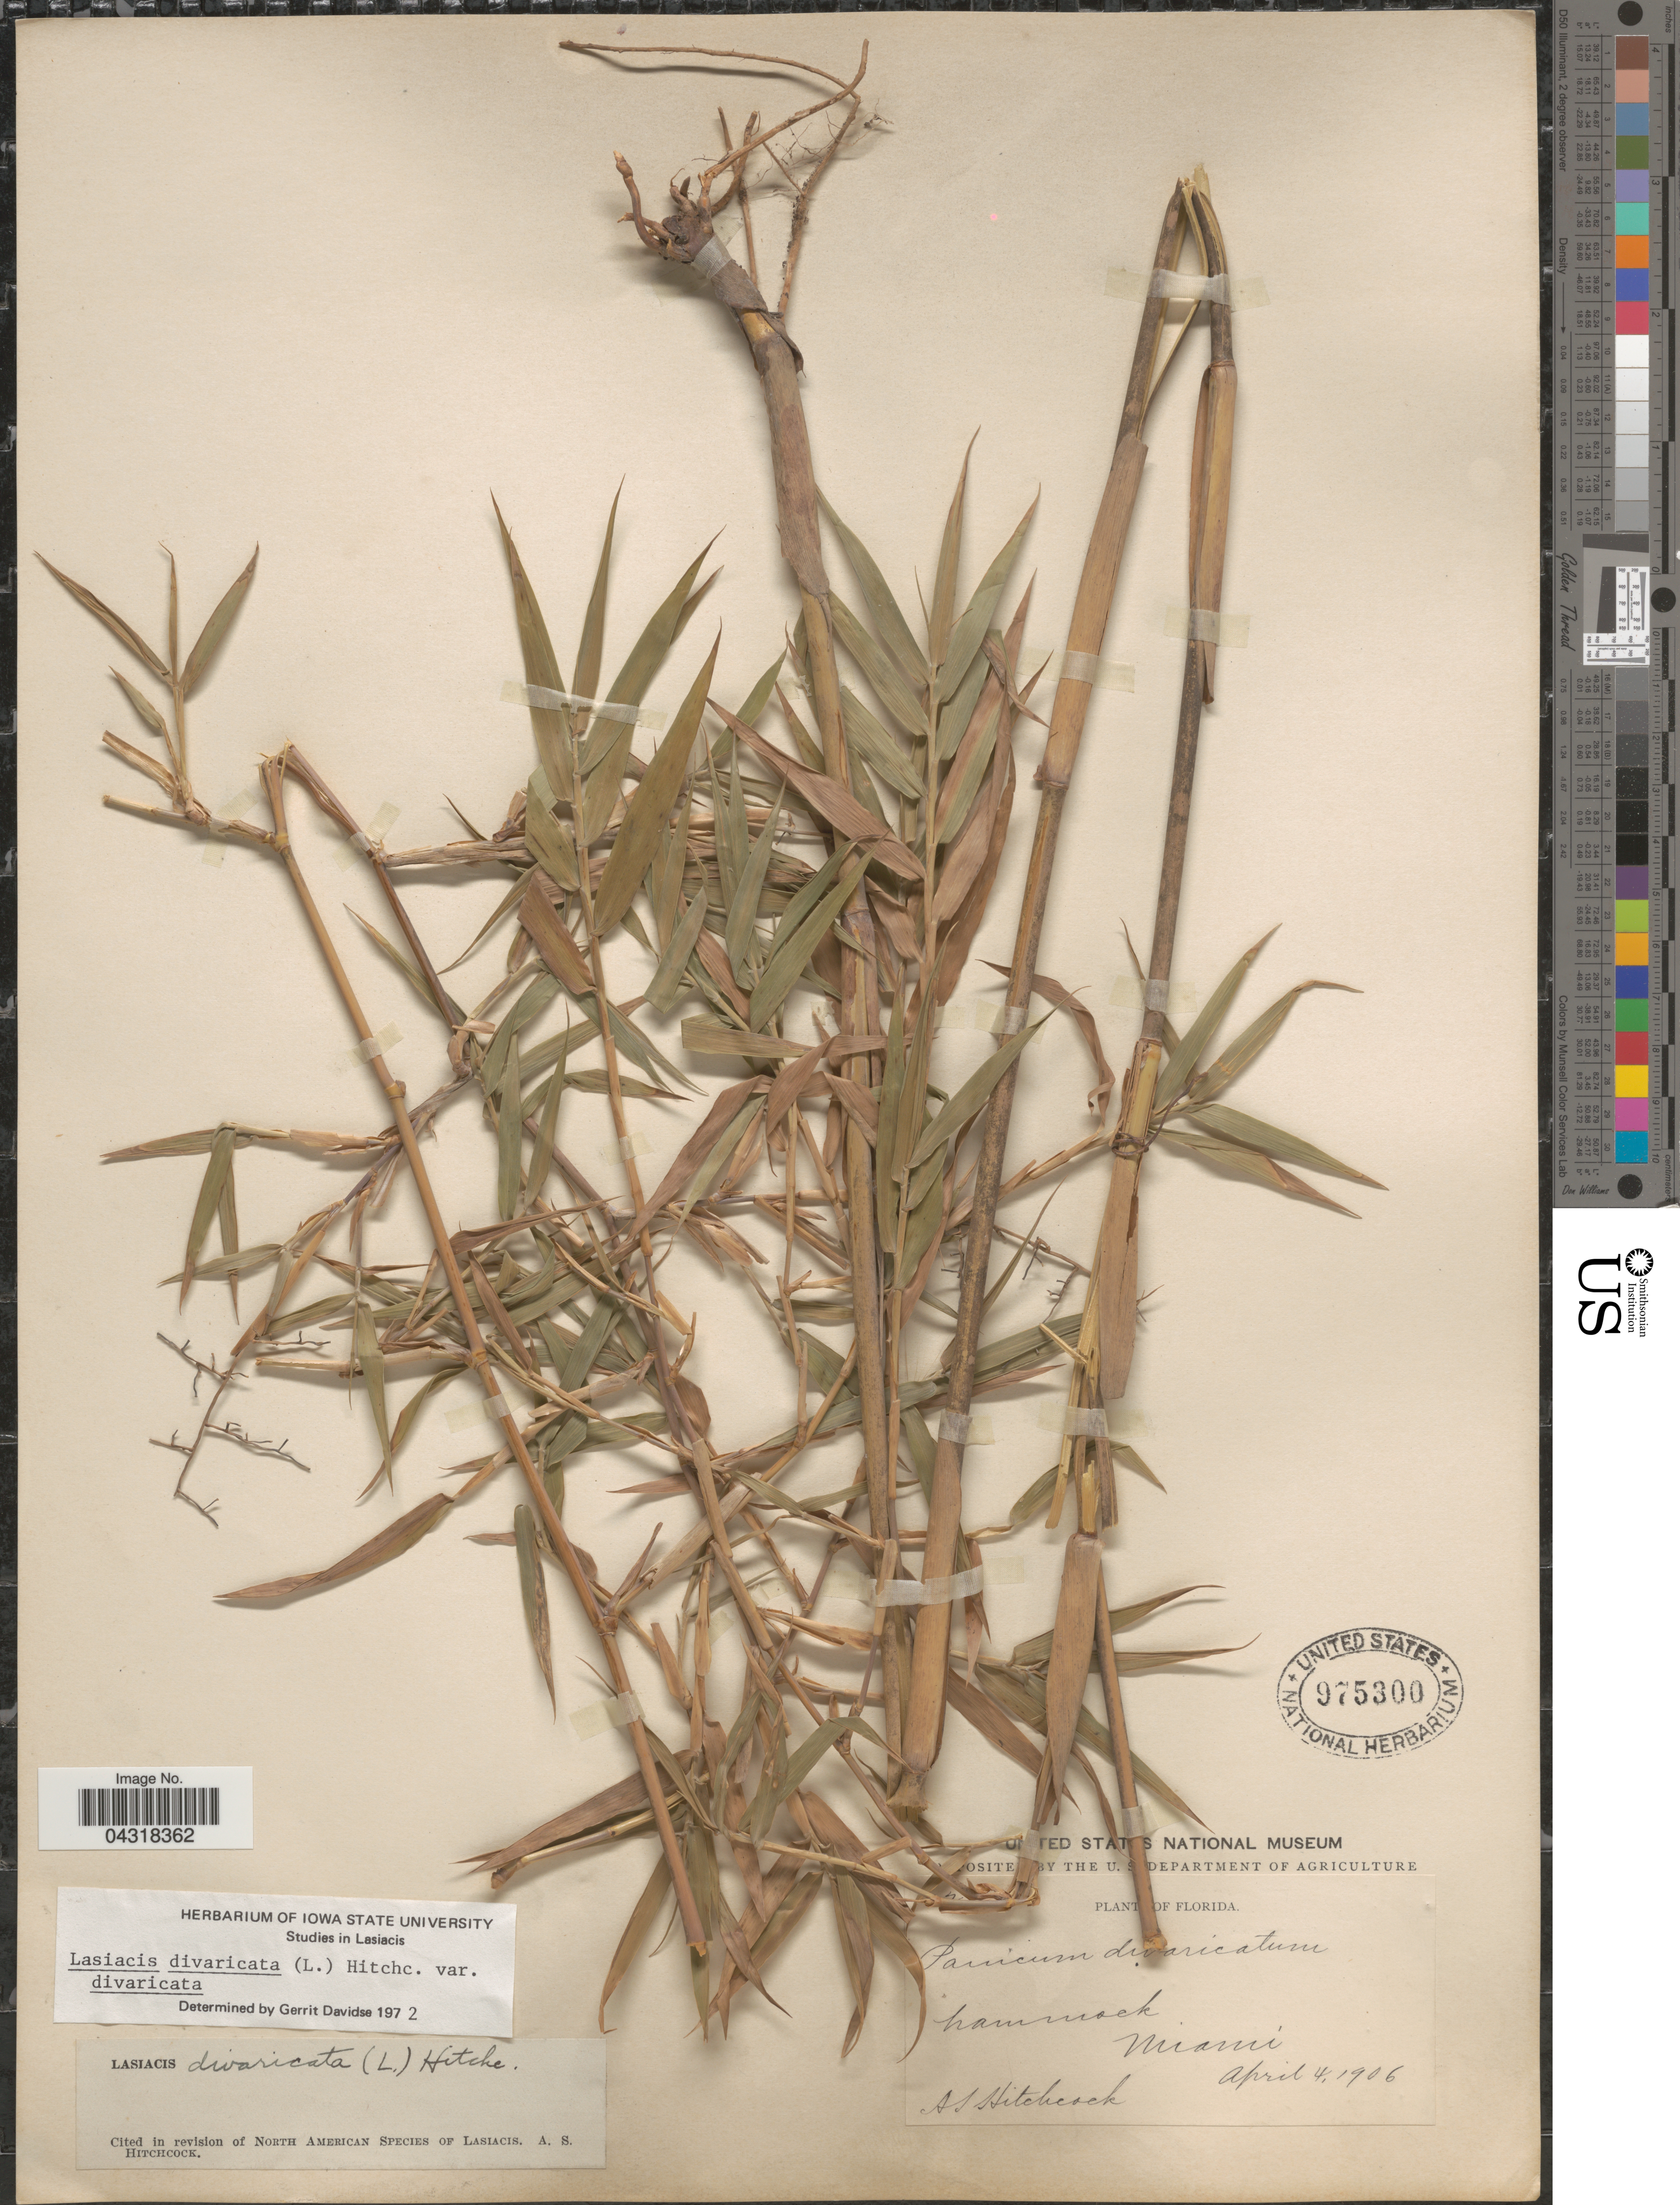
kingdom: Plantae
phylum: Tracheophyta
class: Liliopsida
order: Poales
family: Poaceae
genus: Lasiacis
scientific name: Lasiacis divaricata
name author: (L.) Hitchc.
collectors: A. S. Hitchcock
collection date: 1906-04-04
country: United States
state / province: Florida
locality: Hammock. Miami.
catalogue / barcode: US 975300